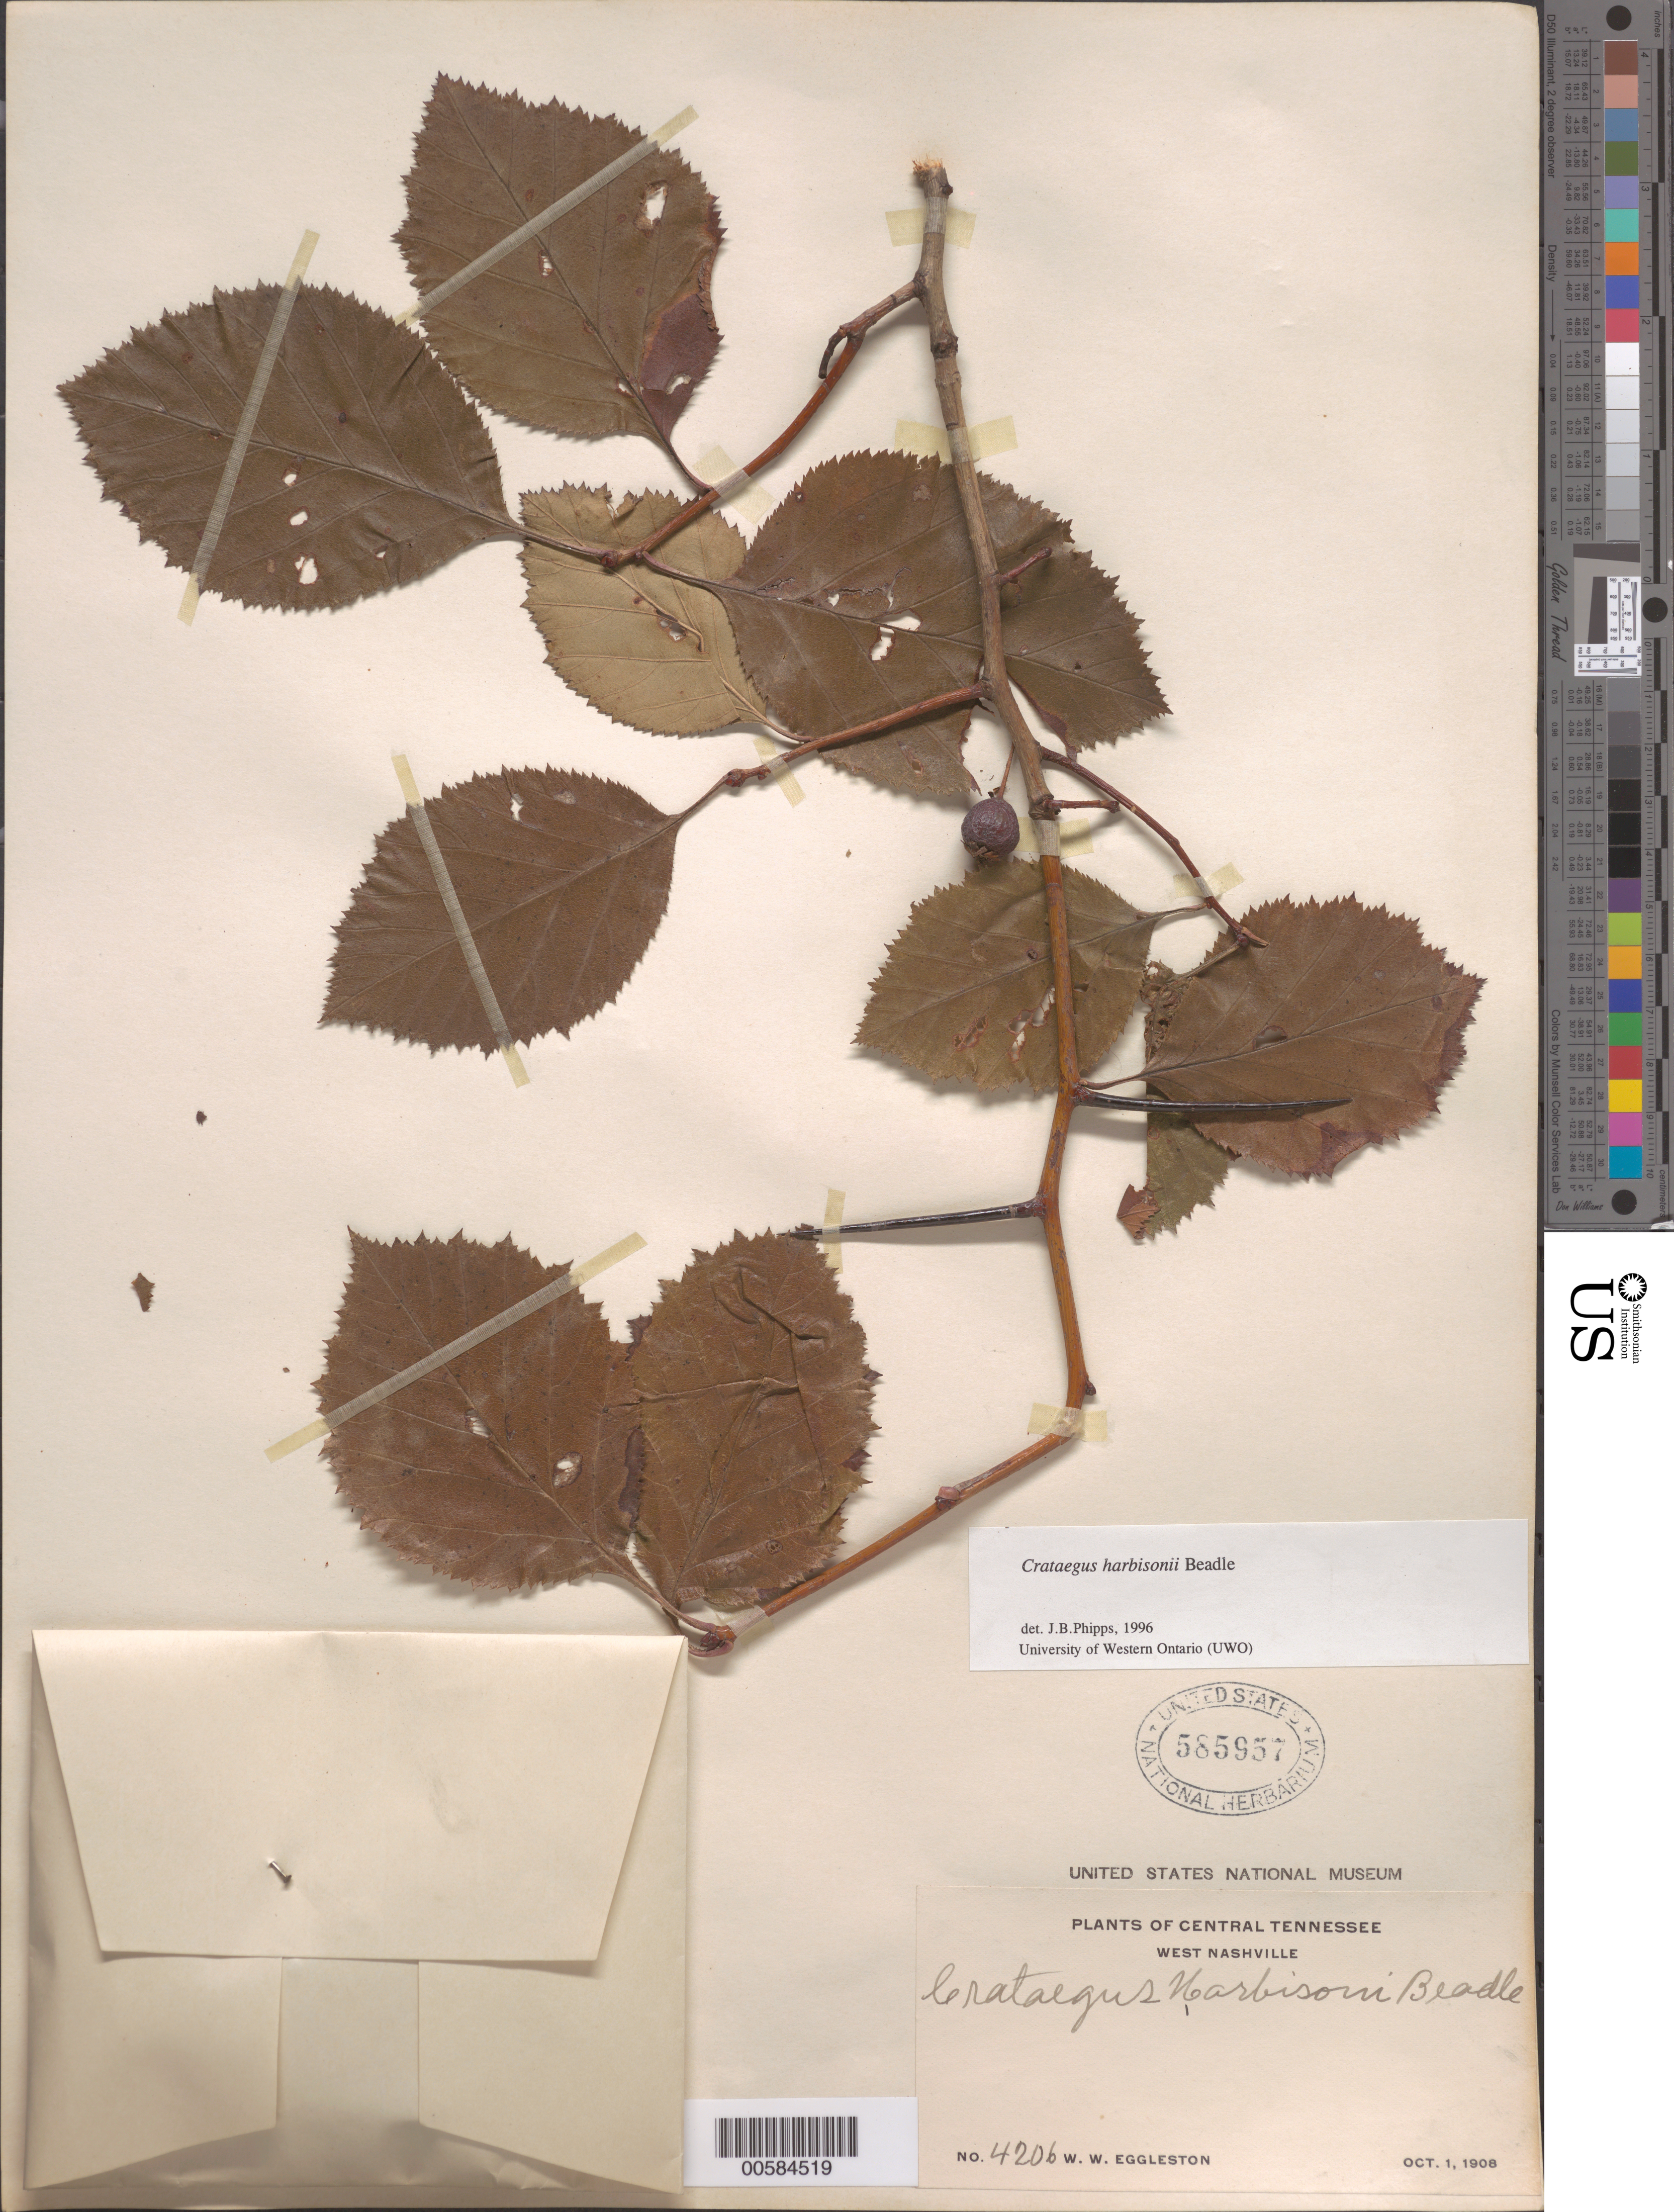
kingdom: Plantae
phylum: Tracheophyta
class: Magnoliopsida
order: Rosales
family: Rosaceae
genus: Crataegus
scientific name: Crataegus harbisoni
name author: Beadle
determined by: Phipps, James B., (UWO), University of Western Ontario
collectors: W. W. Eggleston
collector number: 4206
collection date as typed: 01 Oct 1908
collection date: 1908-10-01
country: United States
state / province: Tennessee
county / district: Davidson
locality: West Nashville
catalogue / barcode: US 585957